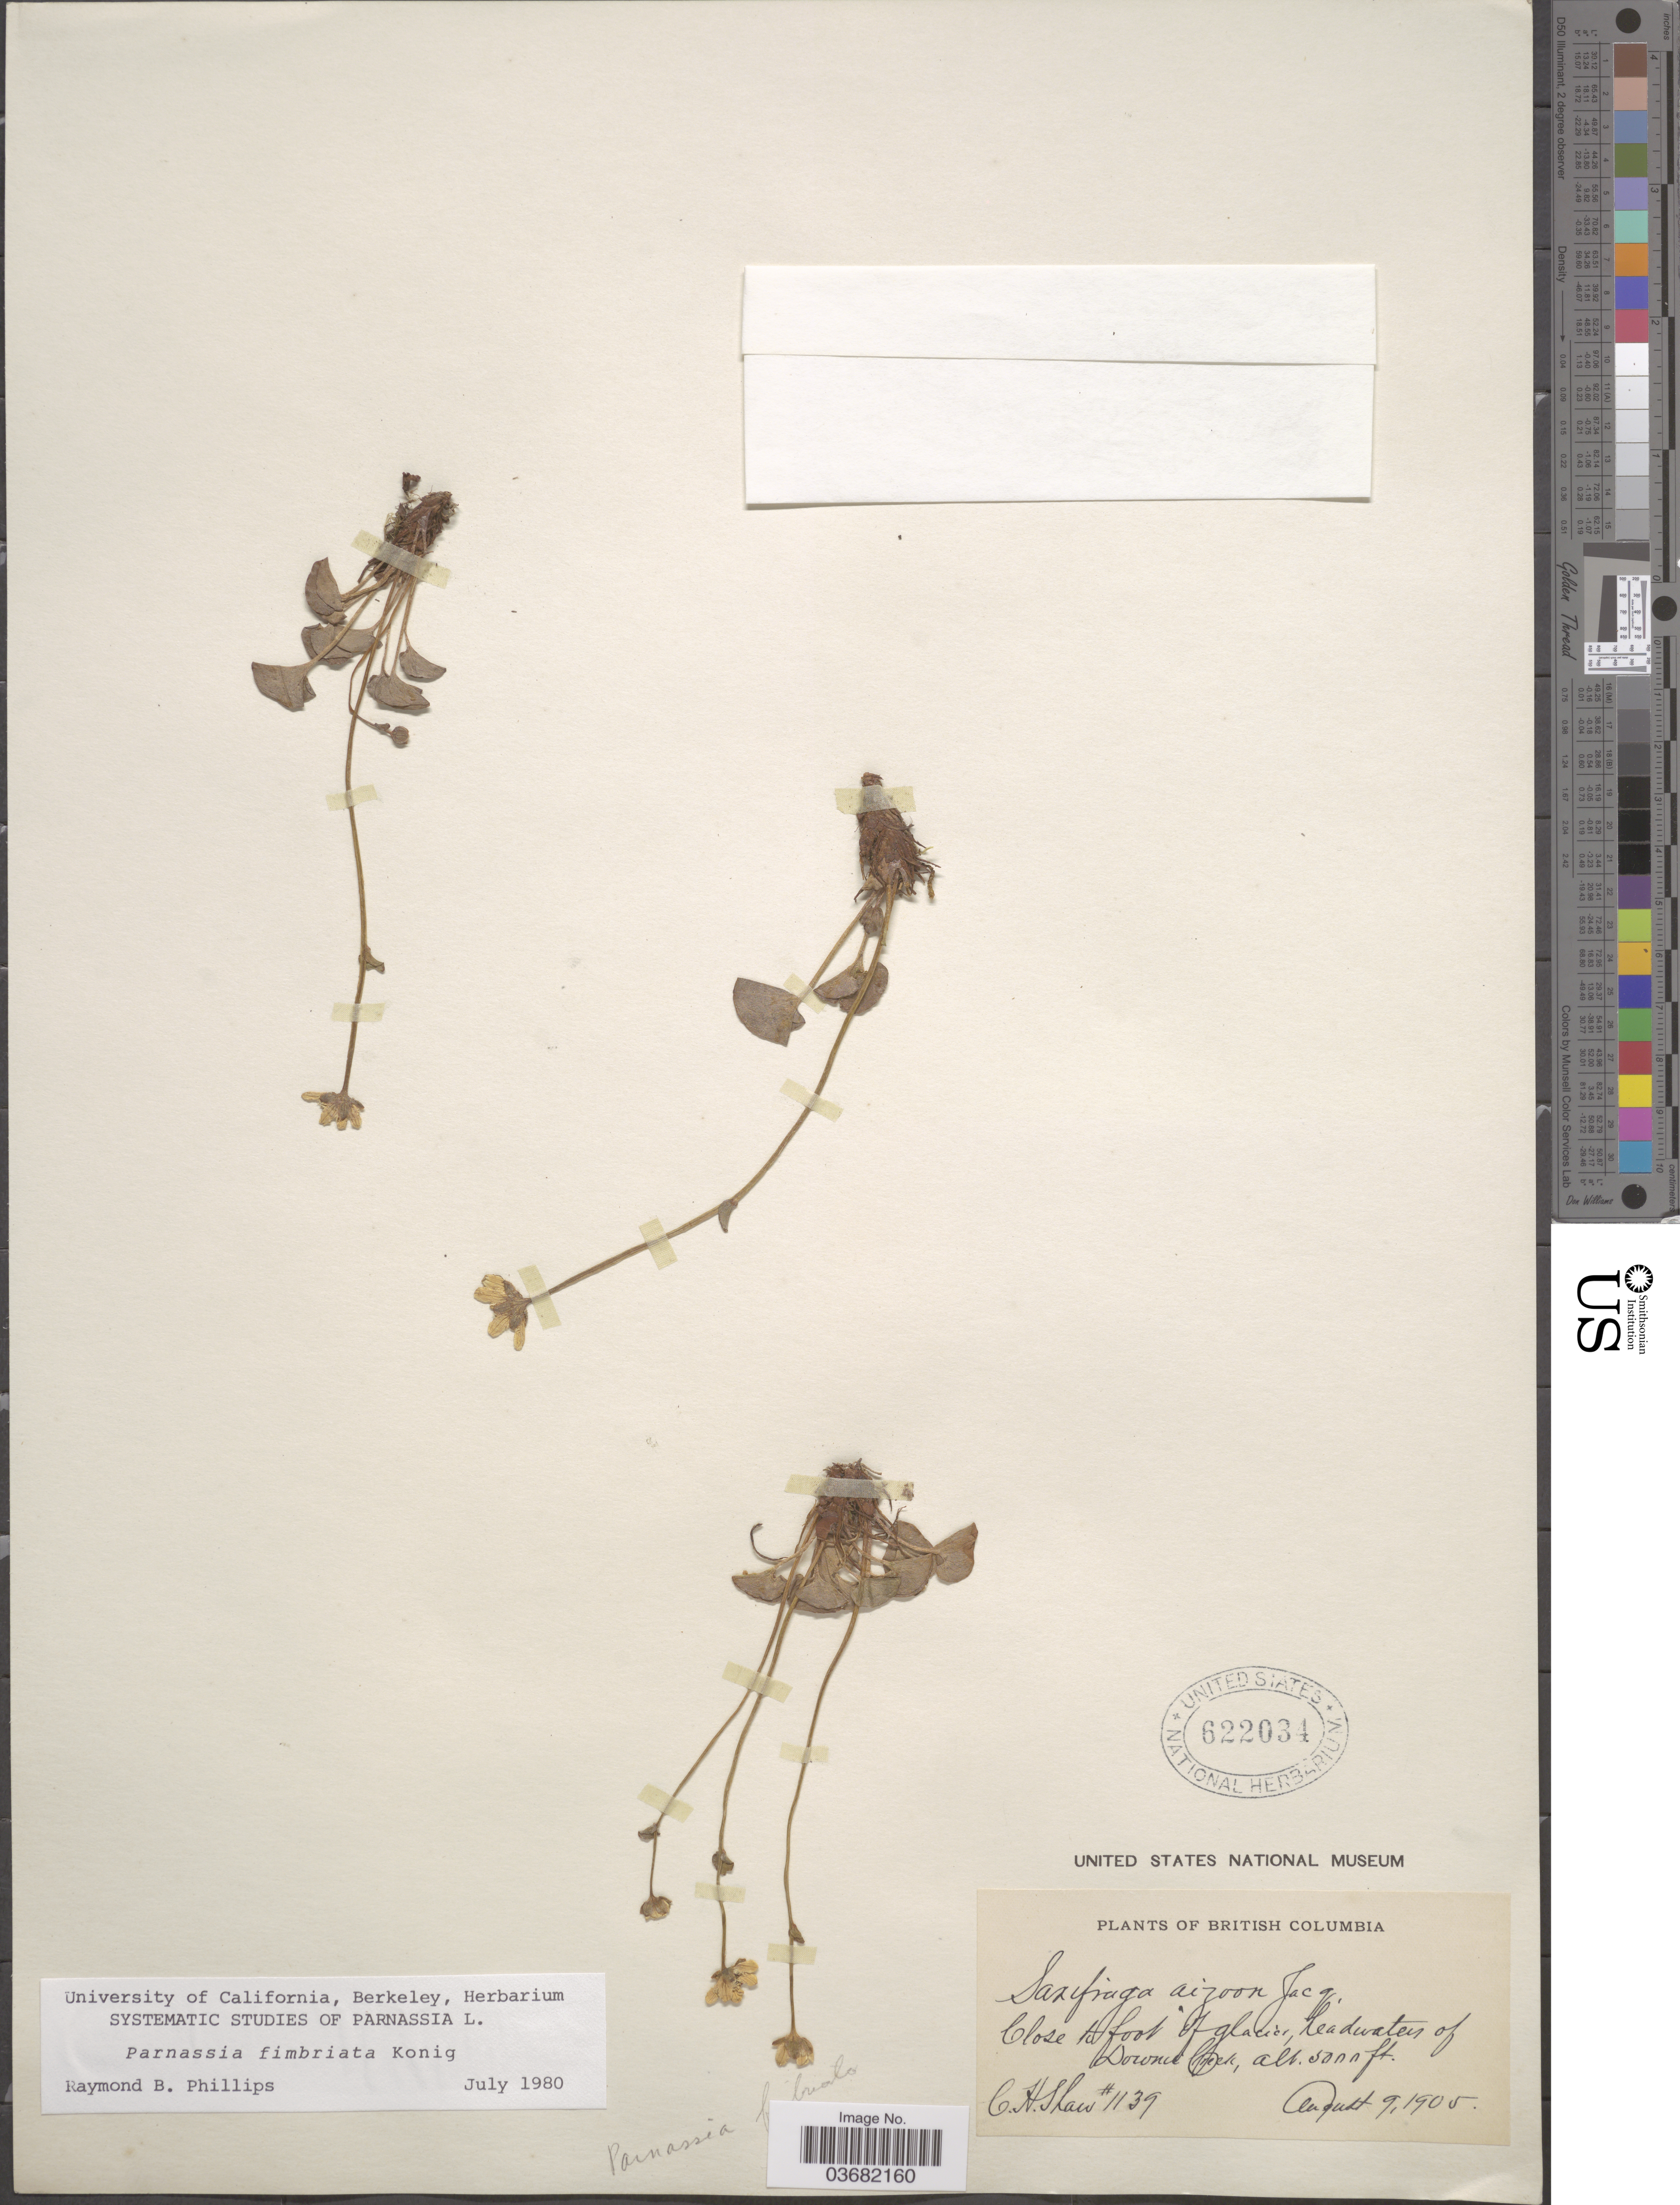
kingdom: Plantae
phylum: Tracheophyta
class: Magnoliopsida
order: Celastrales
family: Parnassiaceae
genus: Parnassia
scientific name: Parnassia fimbriata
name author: K.D. Koenig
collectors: C. H. Shaw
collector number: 1139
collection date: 1905-08-09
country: Canada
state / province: British Columbia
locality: Close to foot of glacier, headwaters of Downie Creek.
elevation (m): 1524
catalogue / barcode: US 622034